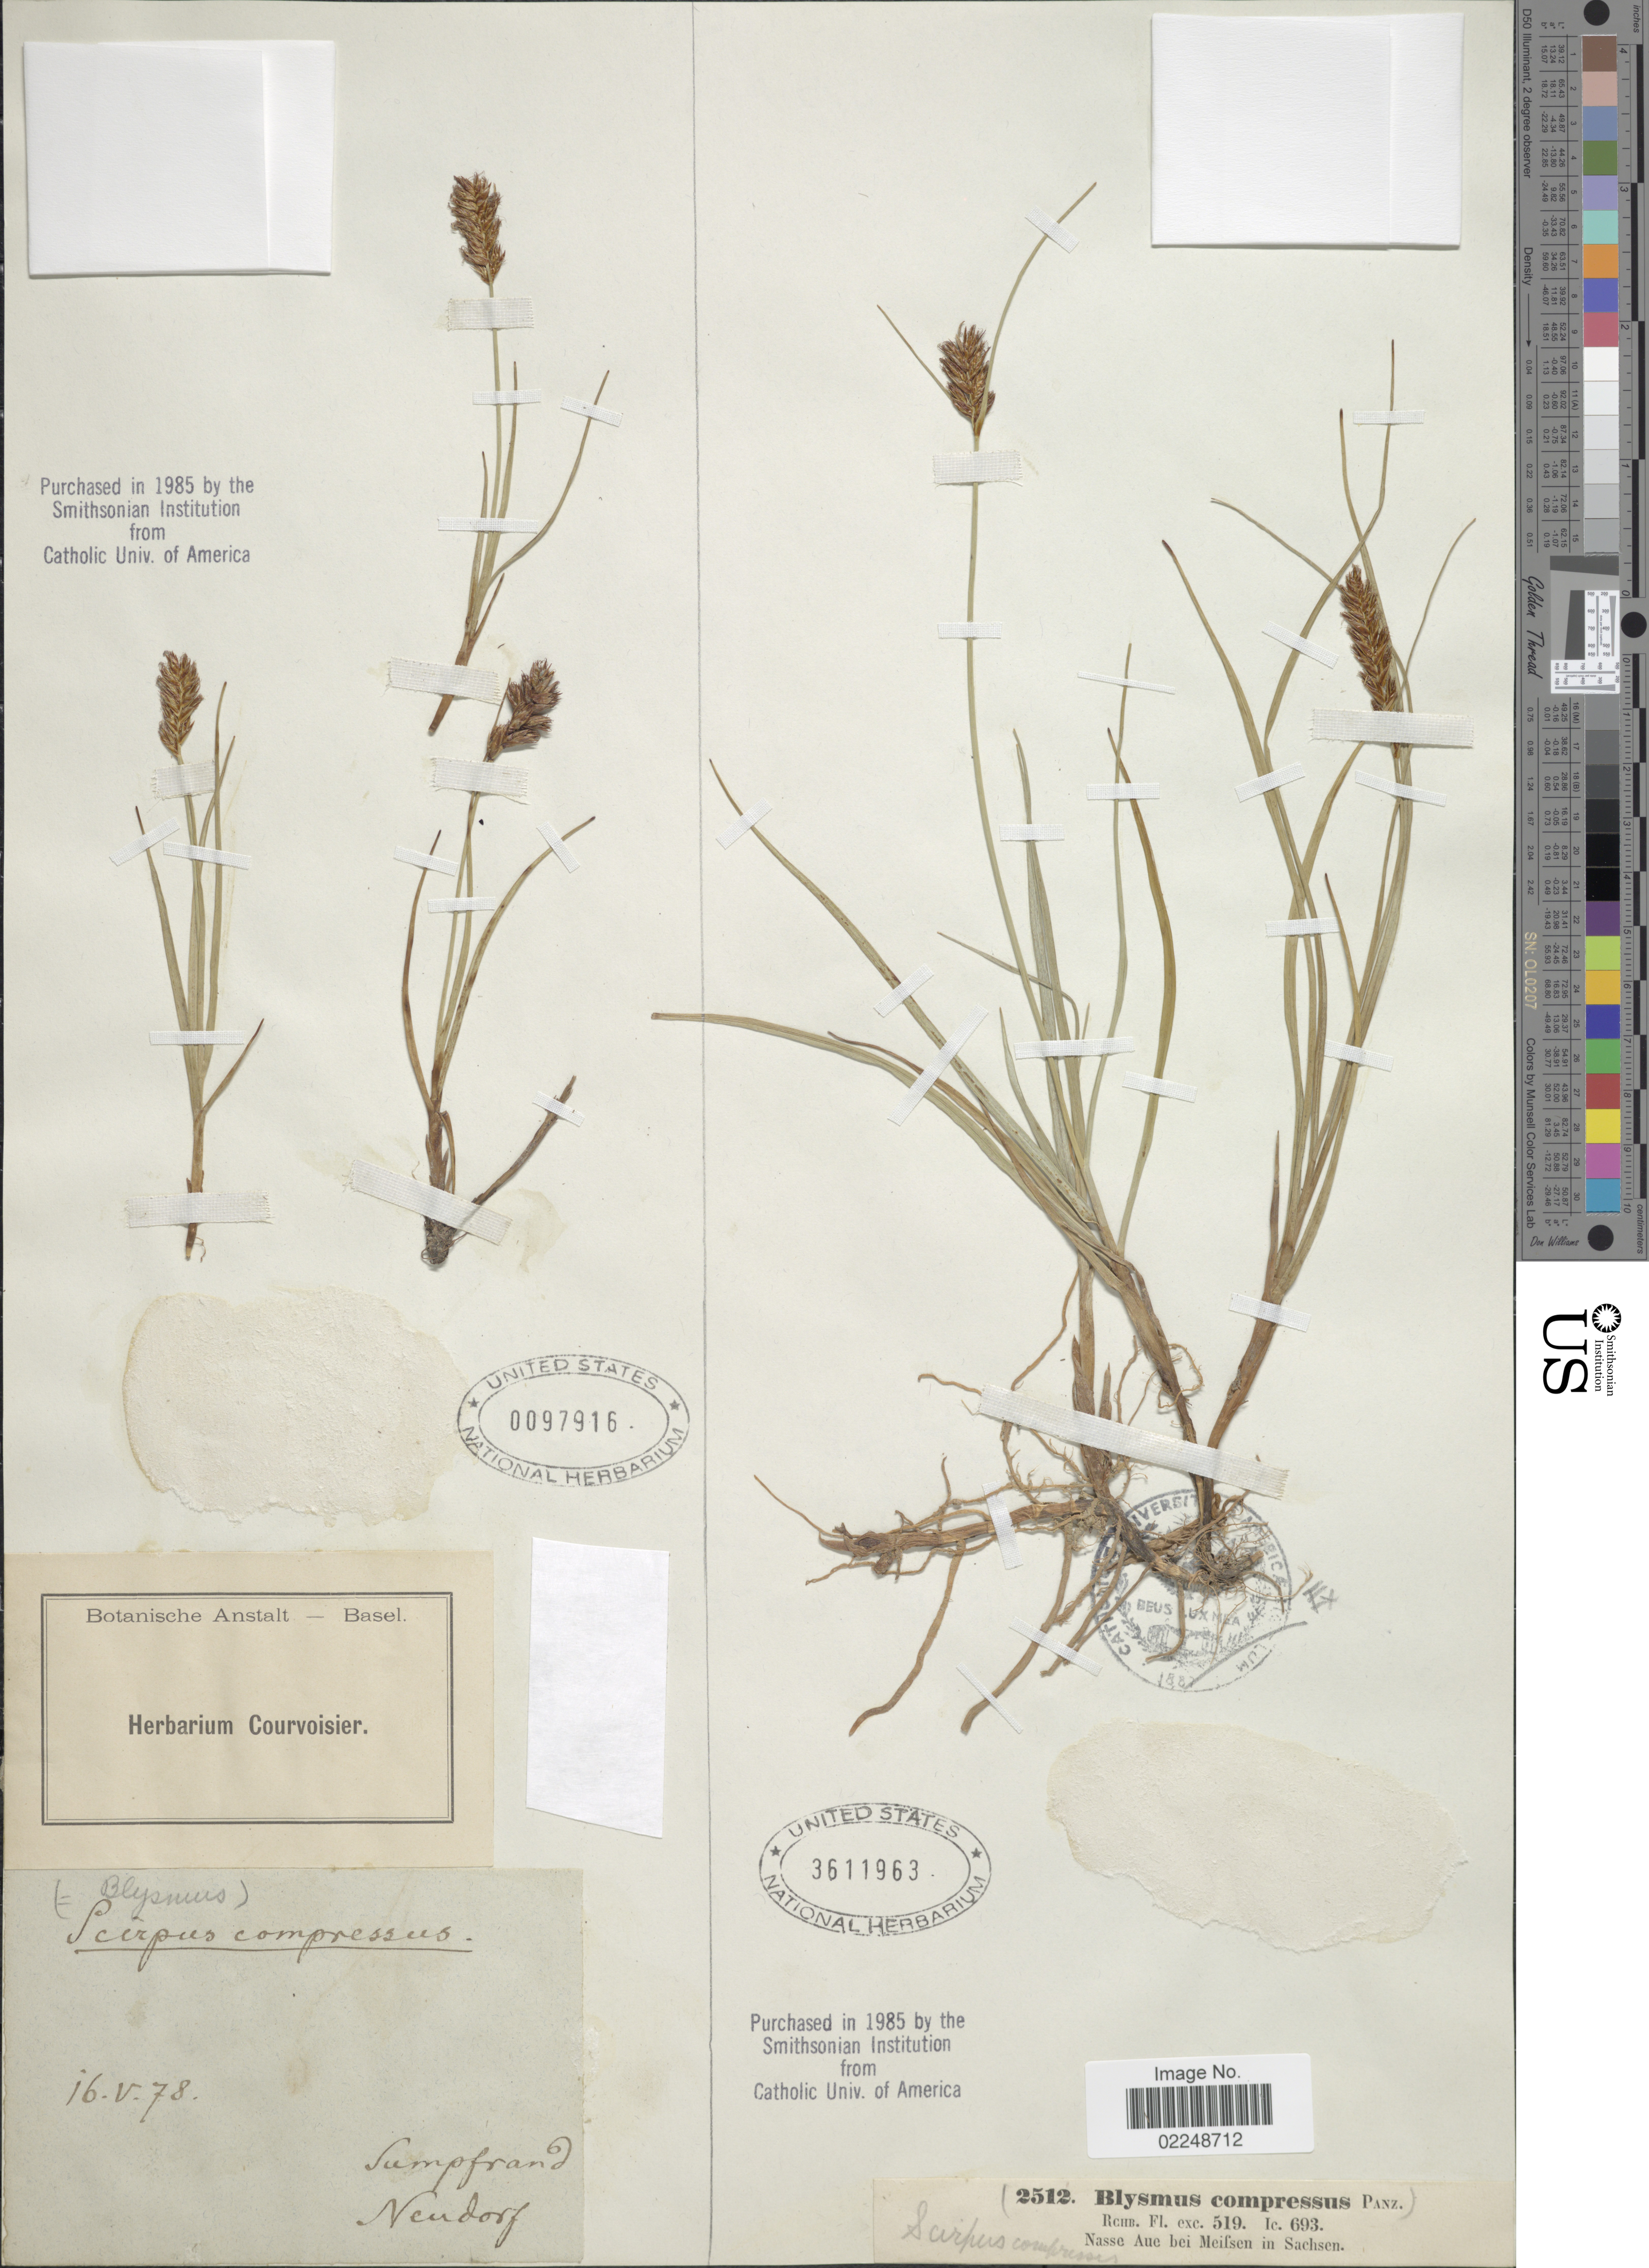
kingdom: Plantae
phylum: Tracheophyta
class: Liliopsida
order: Poales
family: Cyperaceae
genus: Blysmus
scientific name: Blysmus compressus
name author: (L.) Panzer ex Link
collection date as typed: Transcribed d/m/y: 16/5/78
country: Switzerland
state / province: Lucerne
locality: Sumpfrand, Neudorf.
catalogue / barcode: US 97916